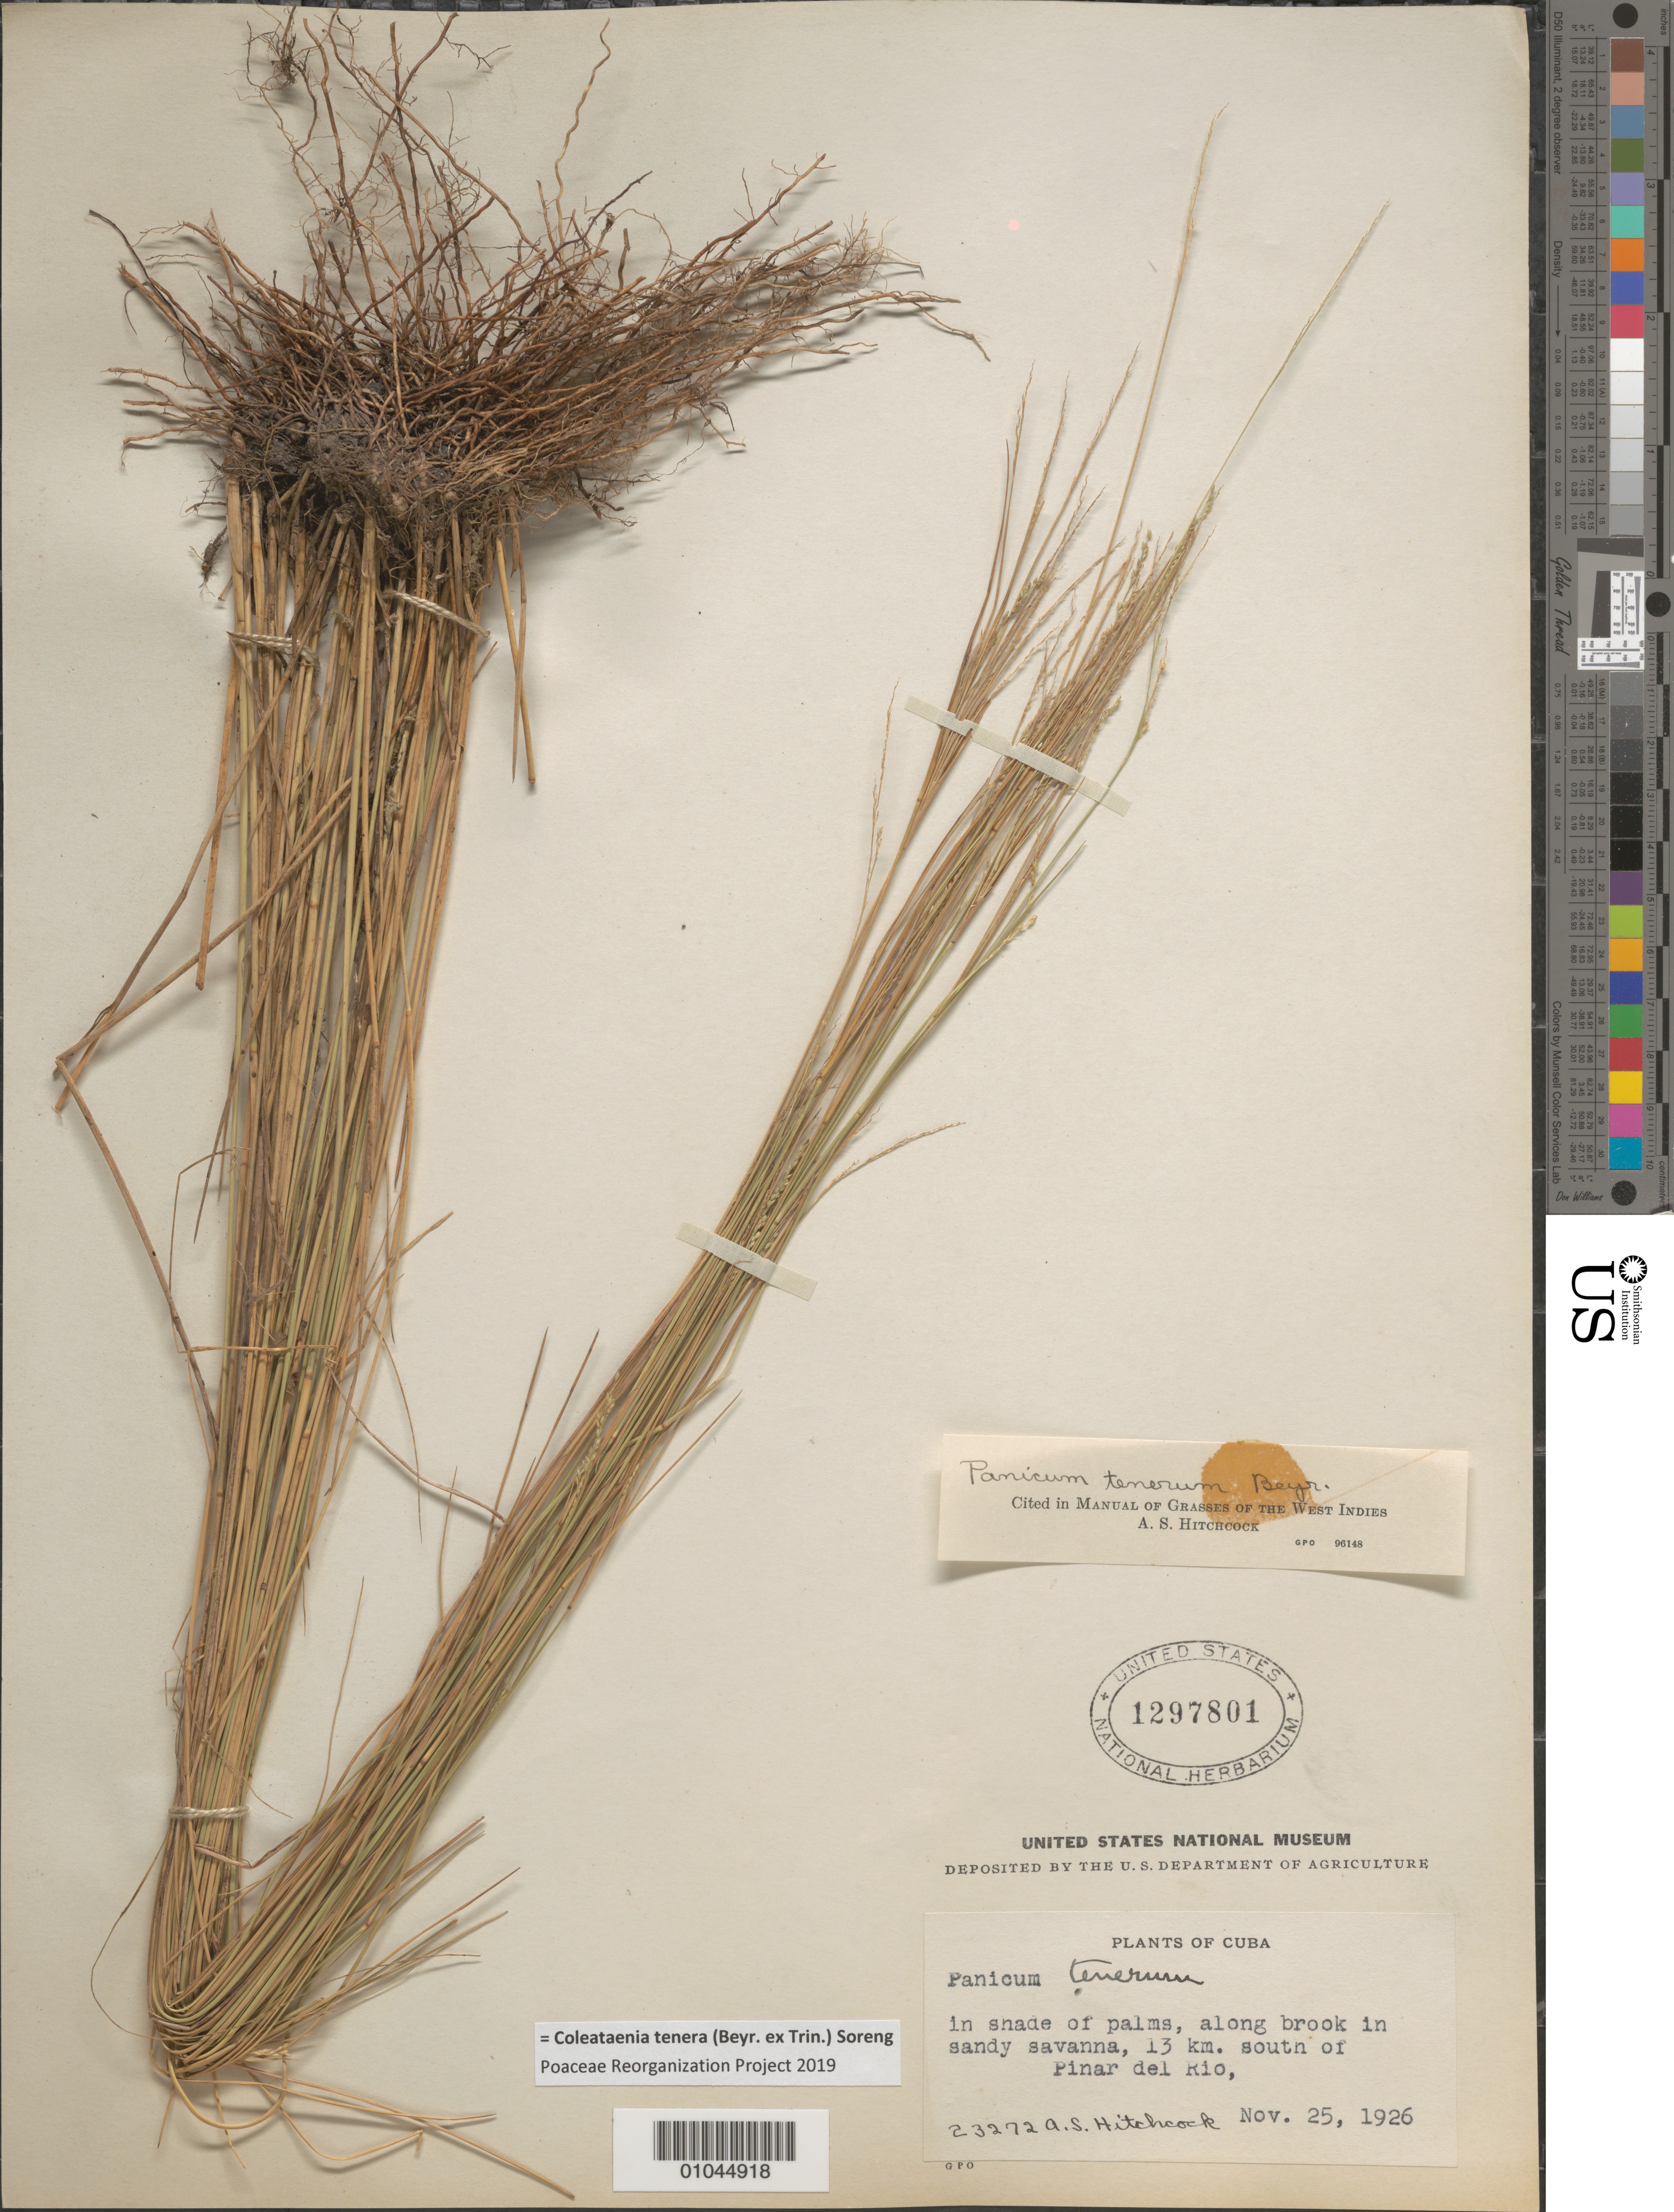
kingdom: Plantae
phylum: Tracheophyta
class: Liliopsida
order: Poales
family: Poaceae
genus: Panicum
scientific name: Panicum tenerum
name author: Beyrich ex Trin.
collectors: A. S. Hitchcock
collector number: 23272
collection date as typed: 25 Nov 1926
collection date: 1926-11-25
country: Cuba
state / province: Pinar del Rio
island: Cuba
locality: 13 km S of Pinar del Rio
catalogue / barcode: US 1297801